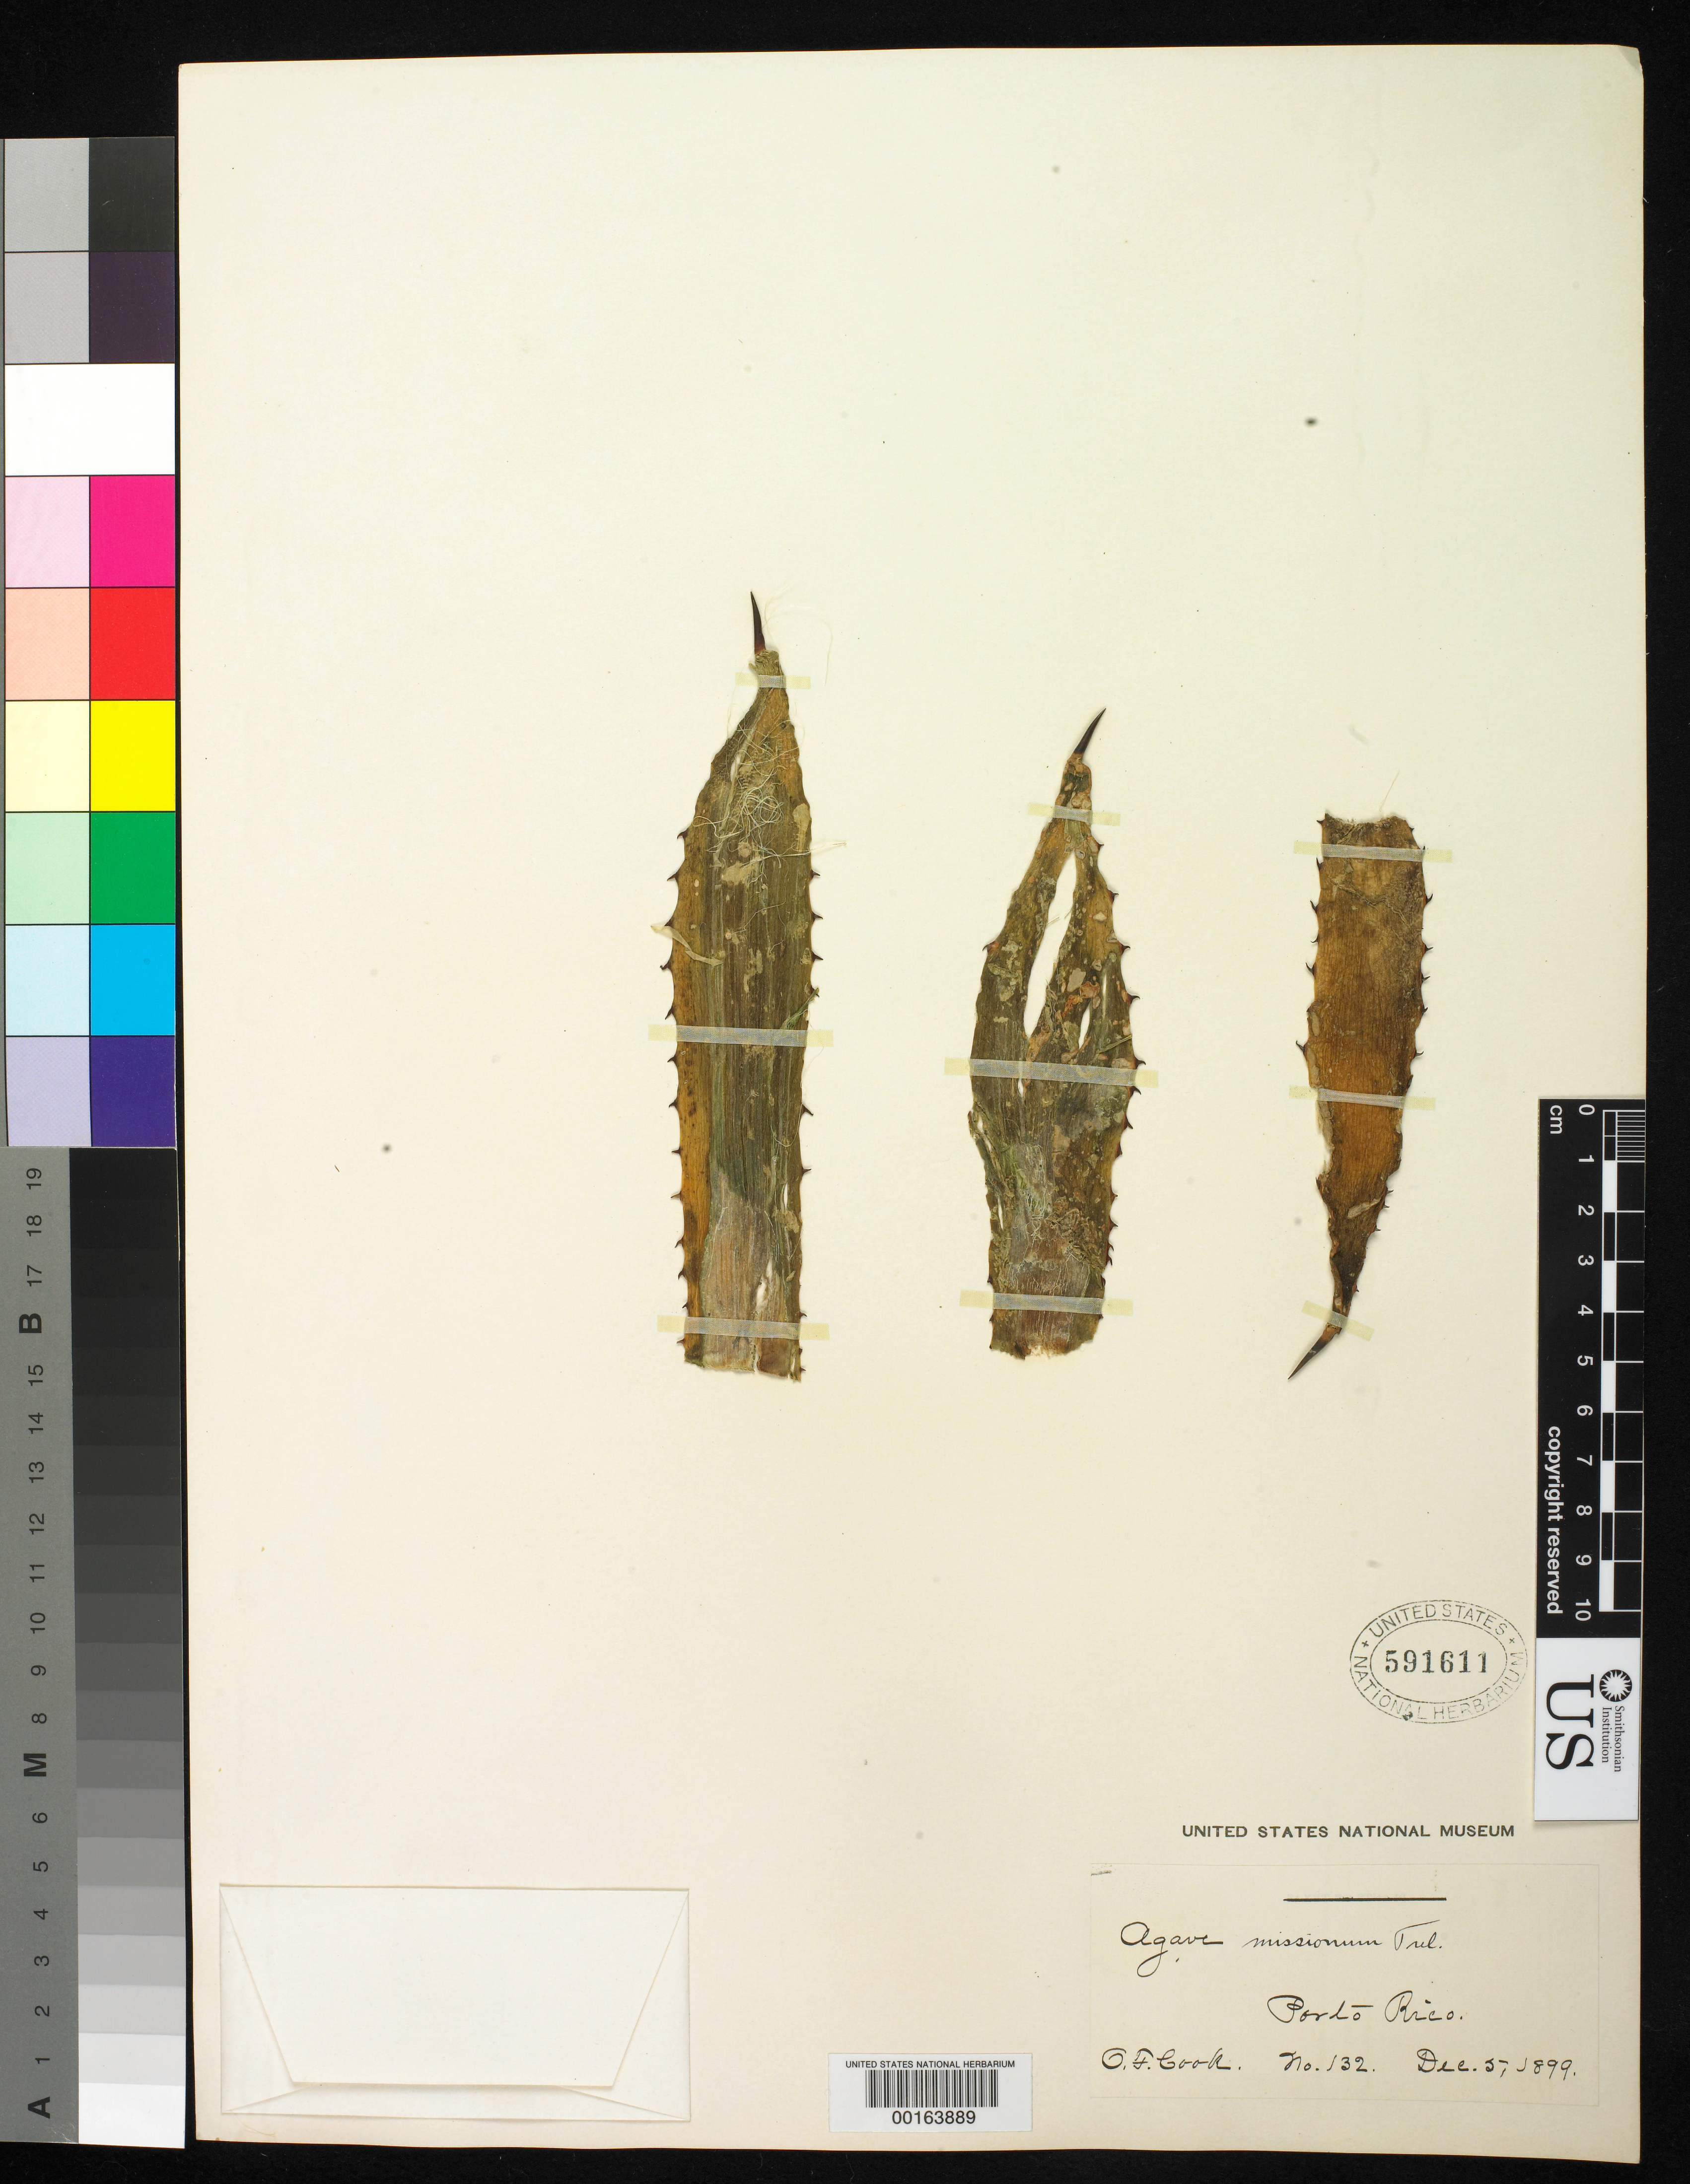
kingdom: Plantae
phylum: Tracheophyta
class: Liliopsida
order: Asparagales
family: Asparagaceae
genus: Agave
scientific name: Agave missionum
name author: Trel.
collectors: G. F. Cook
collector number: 132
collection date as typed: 05 Dec 1899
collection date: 1899-12-05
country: Puerto Rico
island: Greater Antilles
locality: Sierra de Naguabo ad Rio Blanco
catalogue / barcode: US 591611